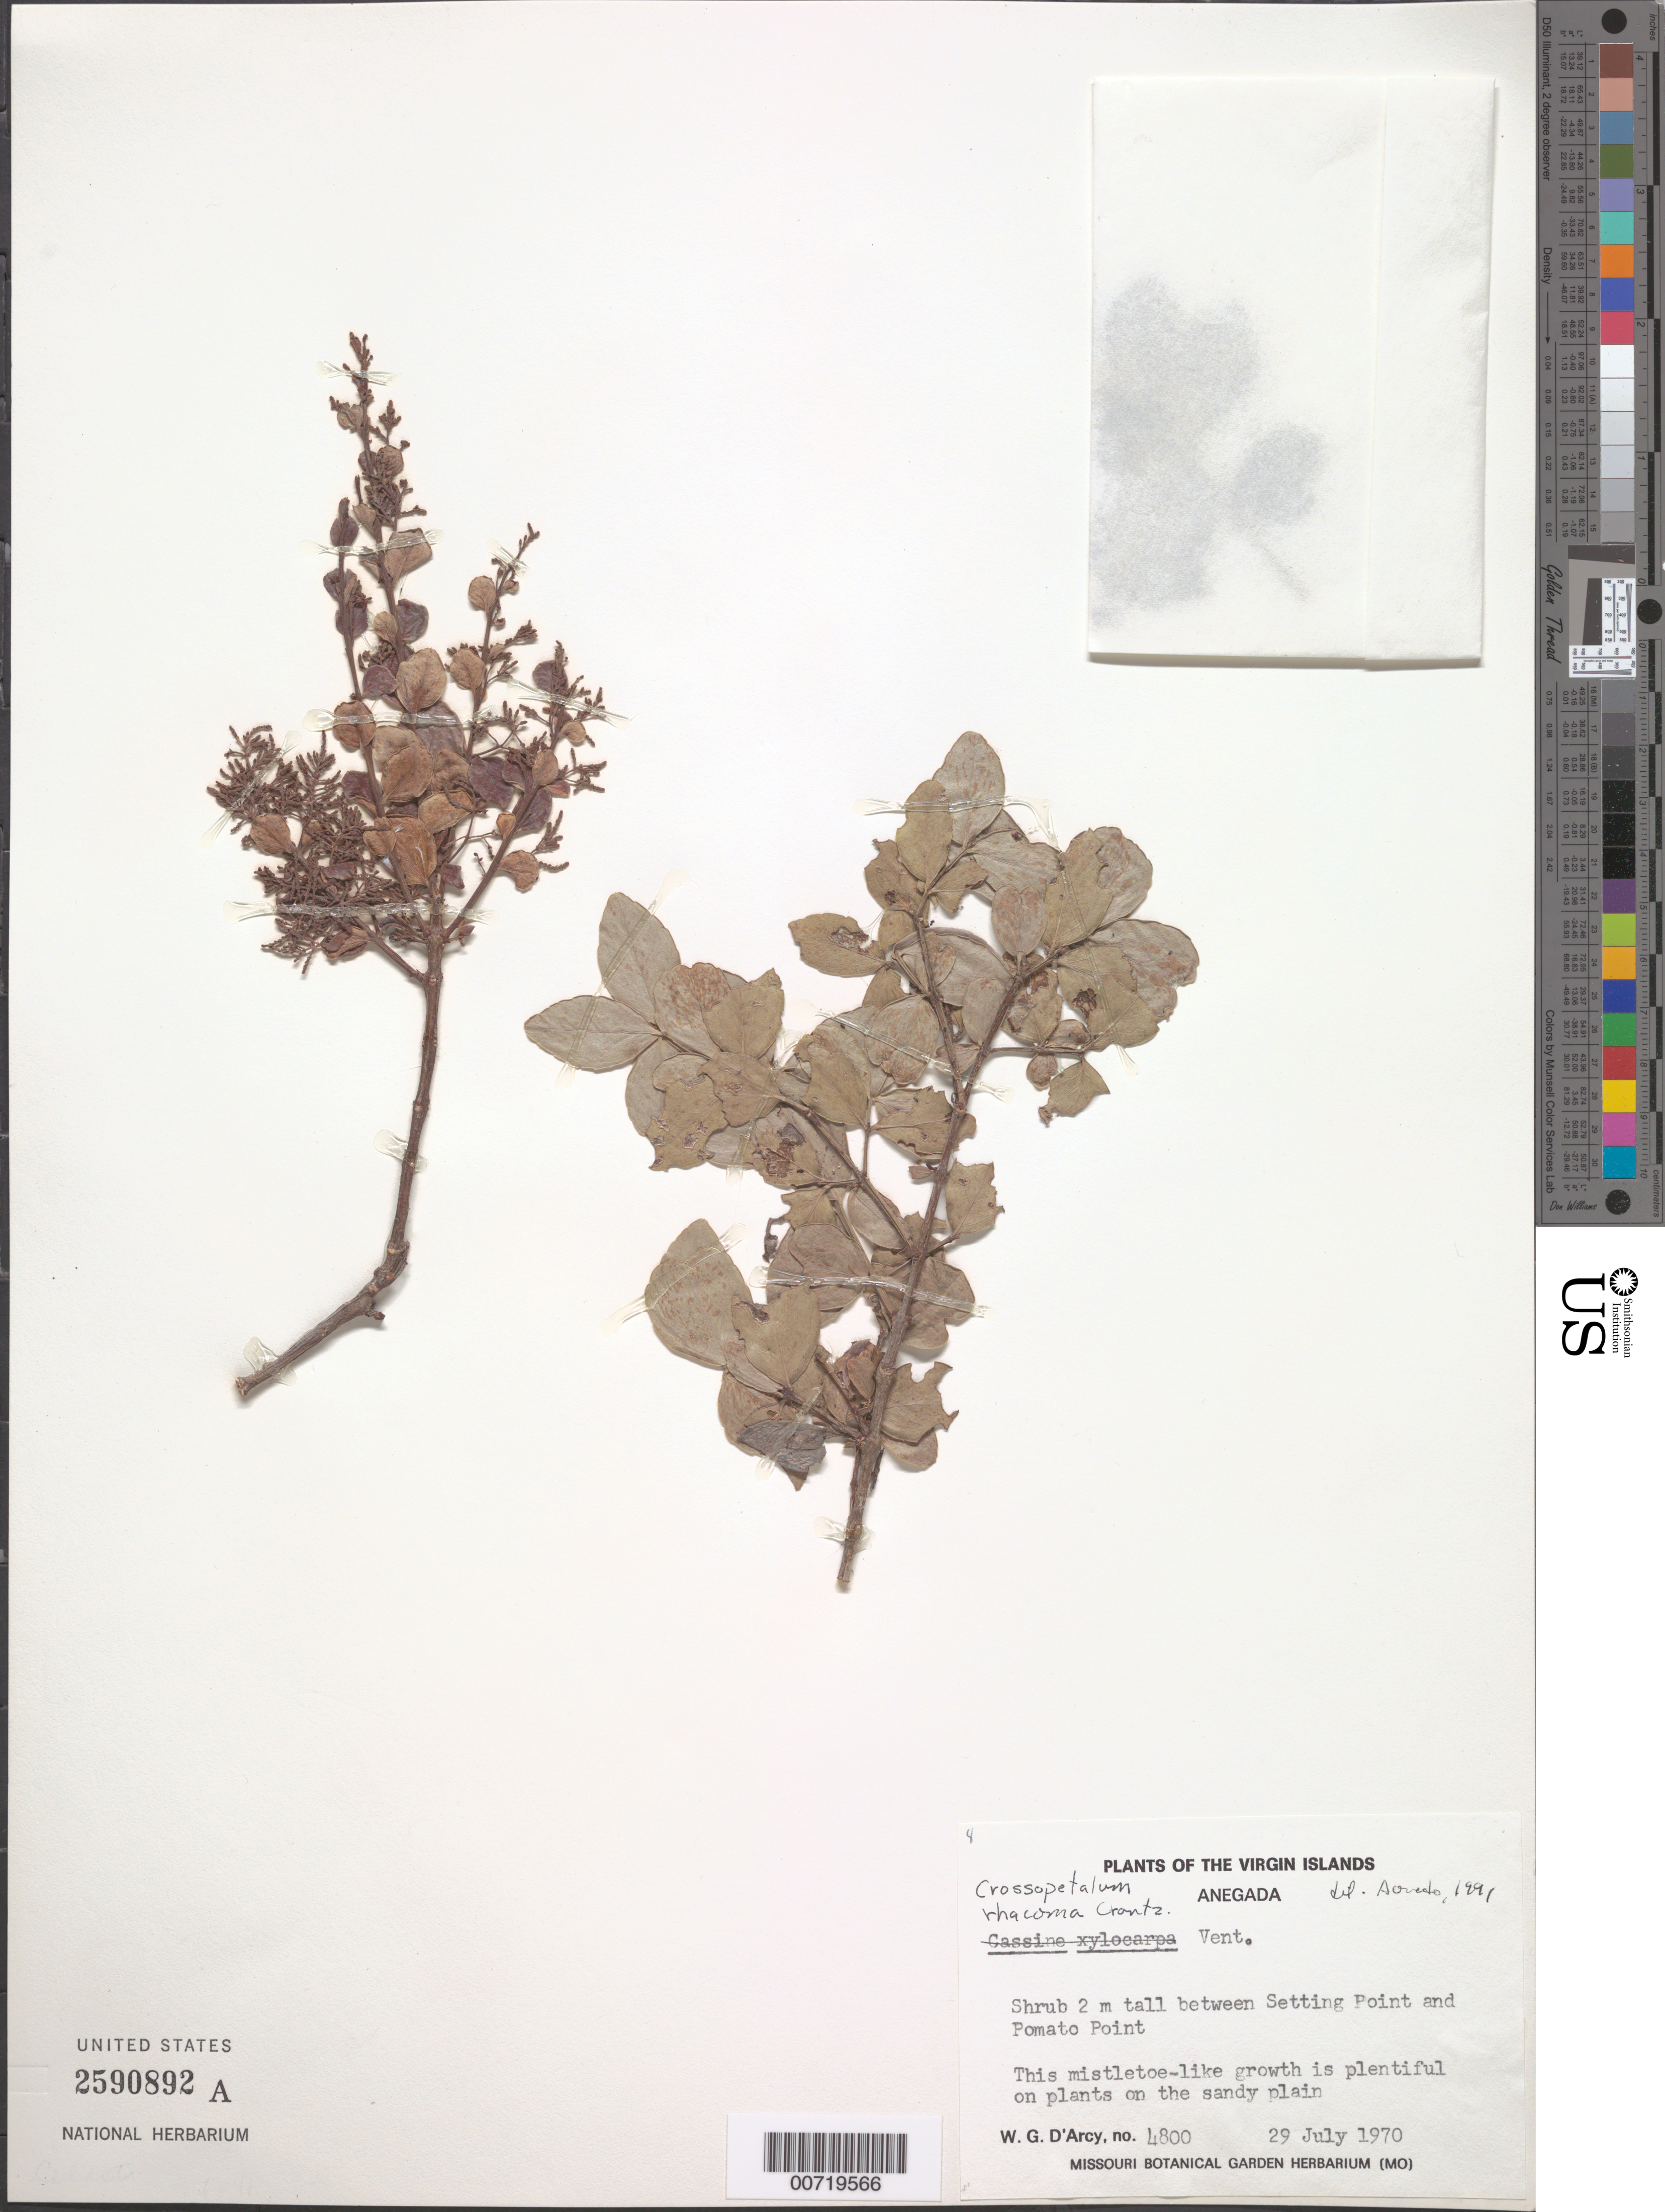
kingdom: Plantae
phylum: Tracheophyta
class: Magnoliopsida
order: Celastrales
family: Celastraceae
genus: Crossopetalum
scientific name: Crossopetalum rhacoma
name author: Crantz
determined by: Acevedo-Rodríguez, P., (BOT), Smithsonian Institution - National Museum of Natural History (UNITED STATES)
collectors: W. G. D'Arcy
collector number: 4800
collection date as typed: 29 Jul 1970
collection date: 1970-07-29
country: British Virgin Islands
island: Anegada I.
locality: Setting Point and Pomato Point, btw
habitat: Sandy plain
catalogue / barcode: US 2590892A